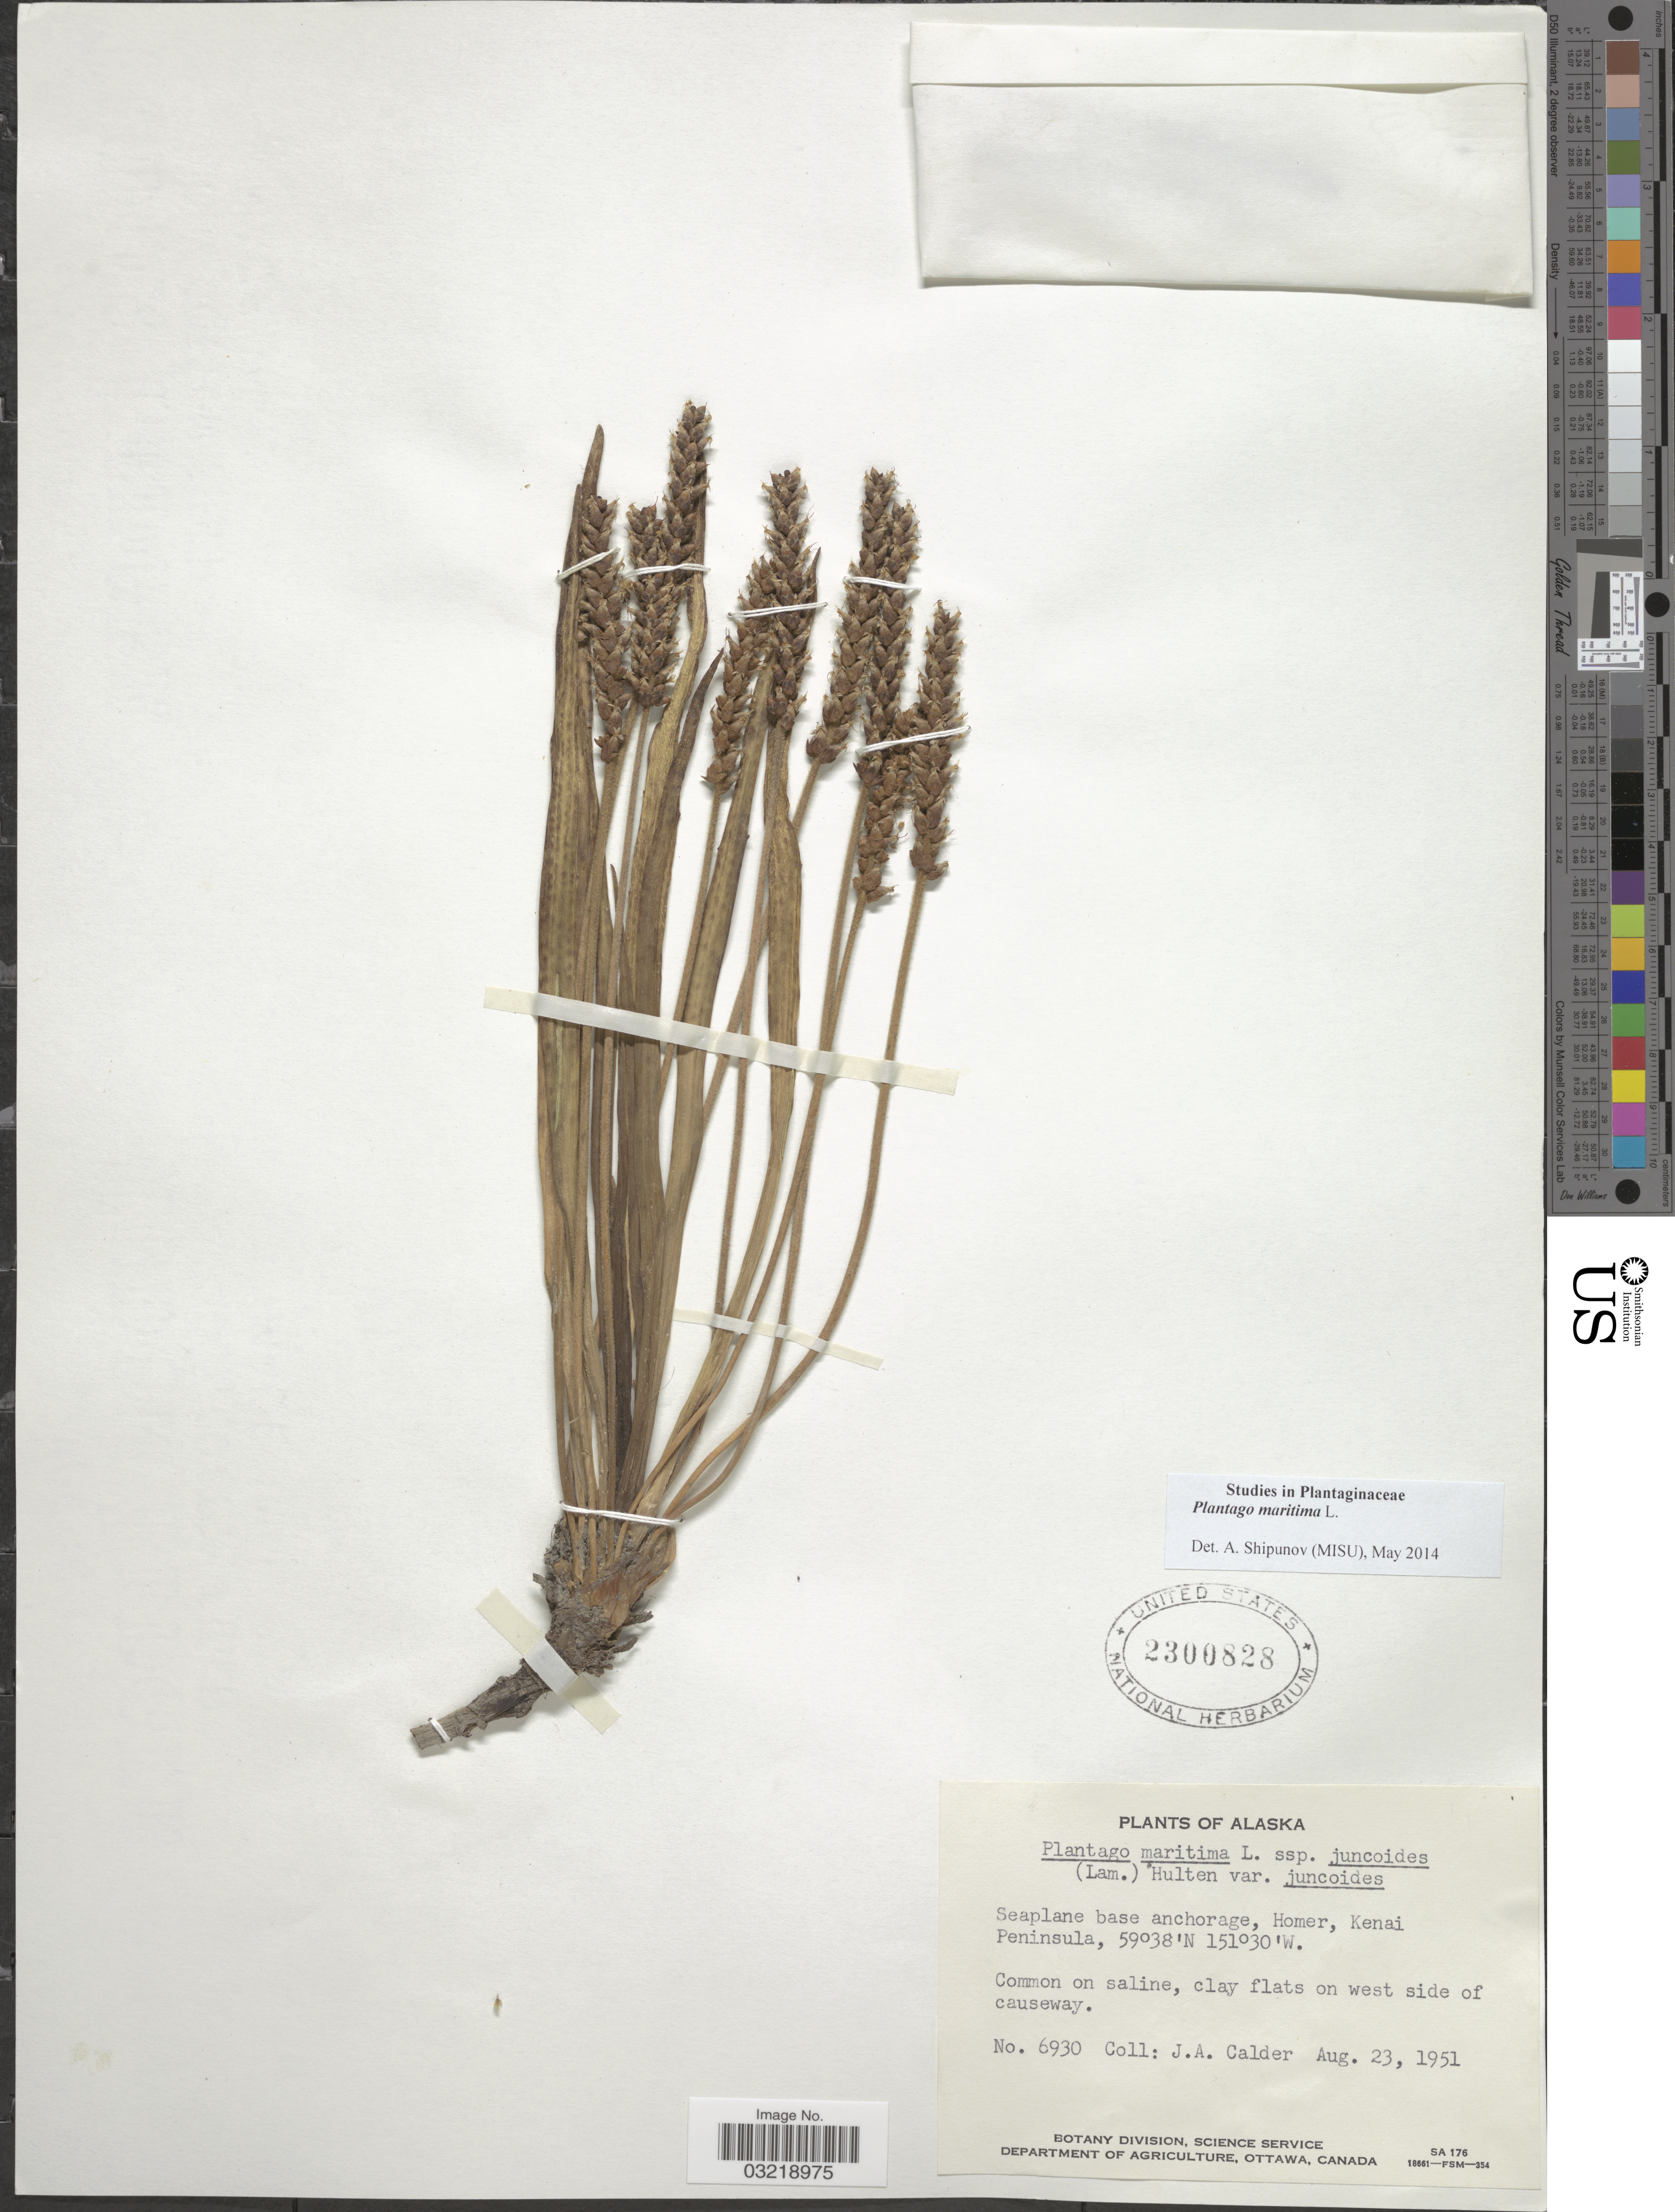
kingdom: Plantae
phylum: Tracheophyta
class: Magnoliopsida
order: Lamiales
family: Plantaginaceae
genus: Plantago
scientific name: Plantago maritima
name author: L.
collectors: J. A. Calder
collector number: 6930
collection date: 1951-08-23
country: United States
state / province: Alaska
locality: Seaplane base anchorage, Homer, Kenai Peninsula.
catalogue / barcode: US 2300828